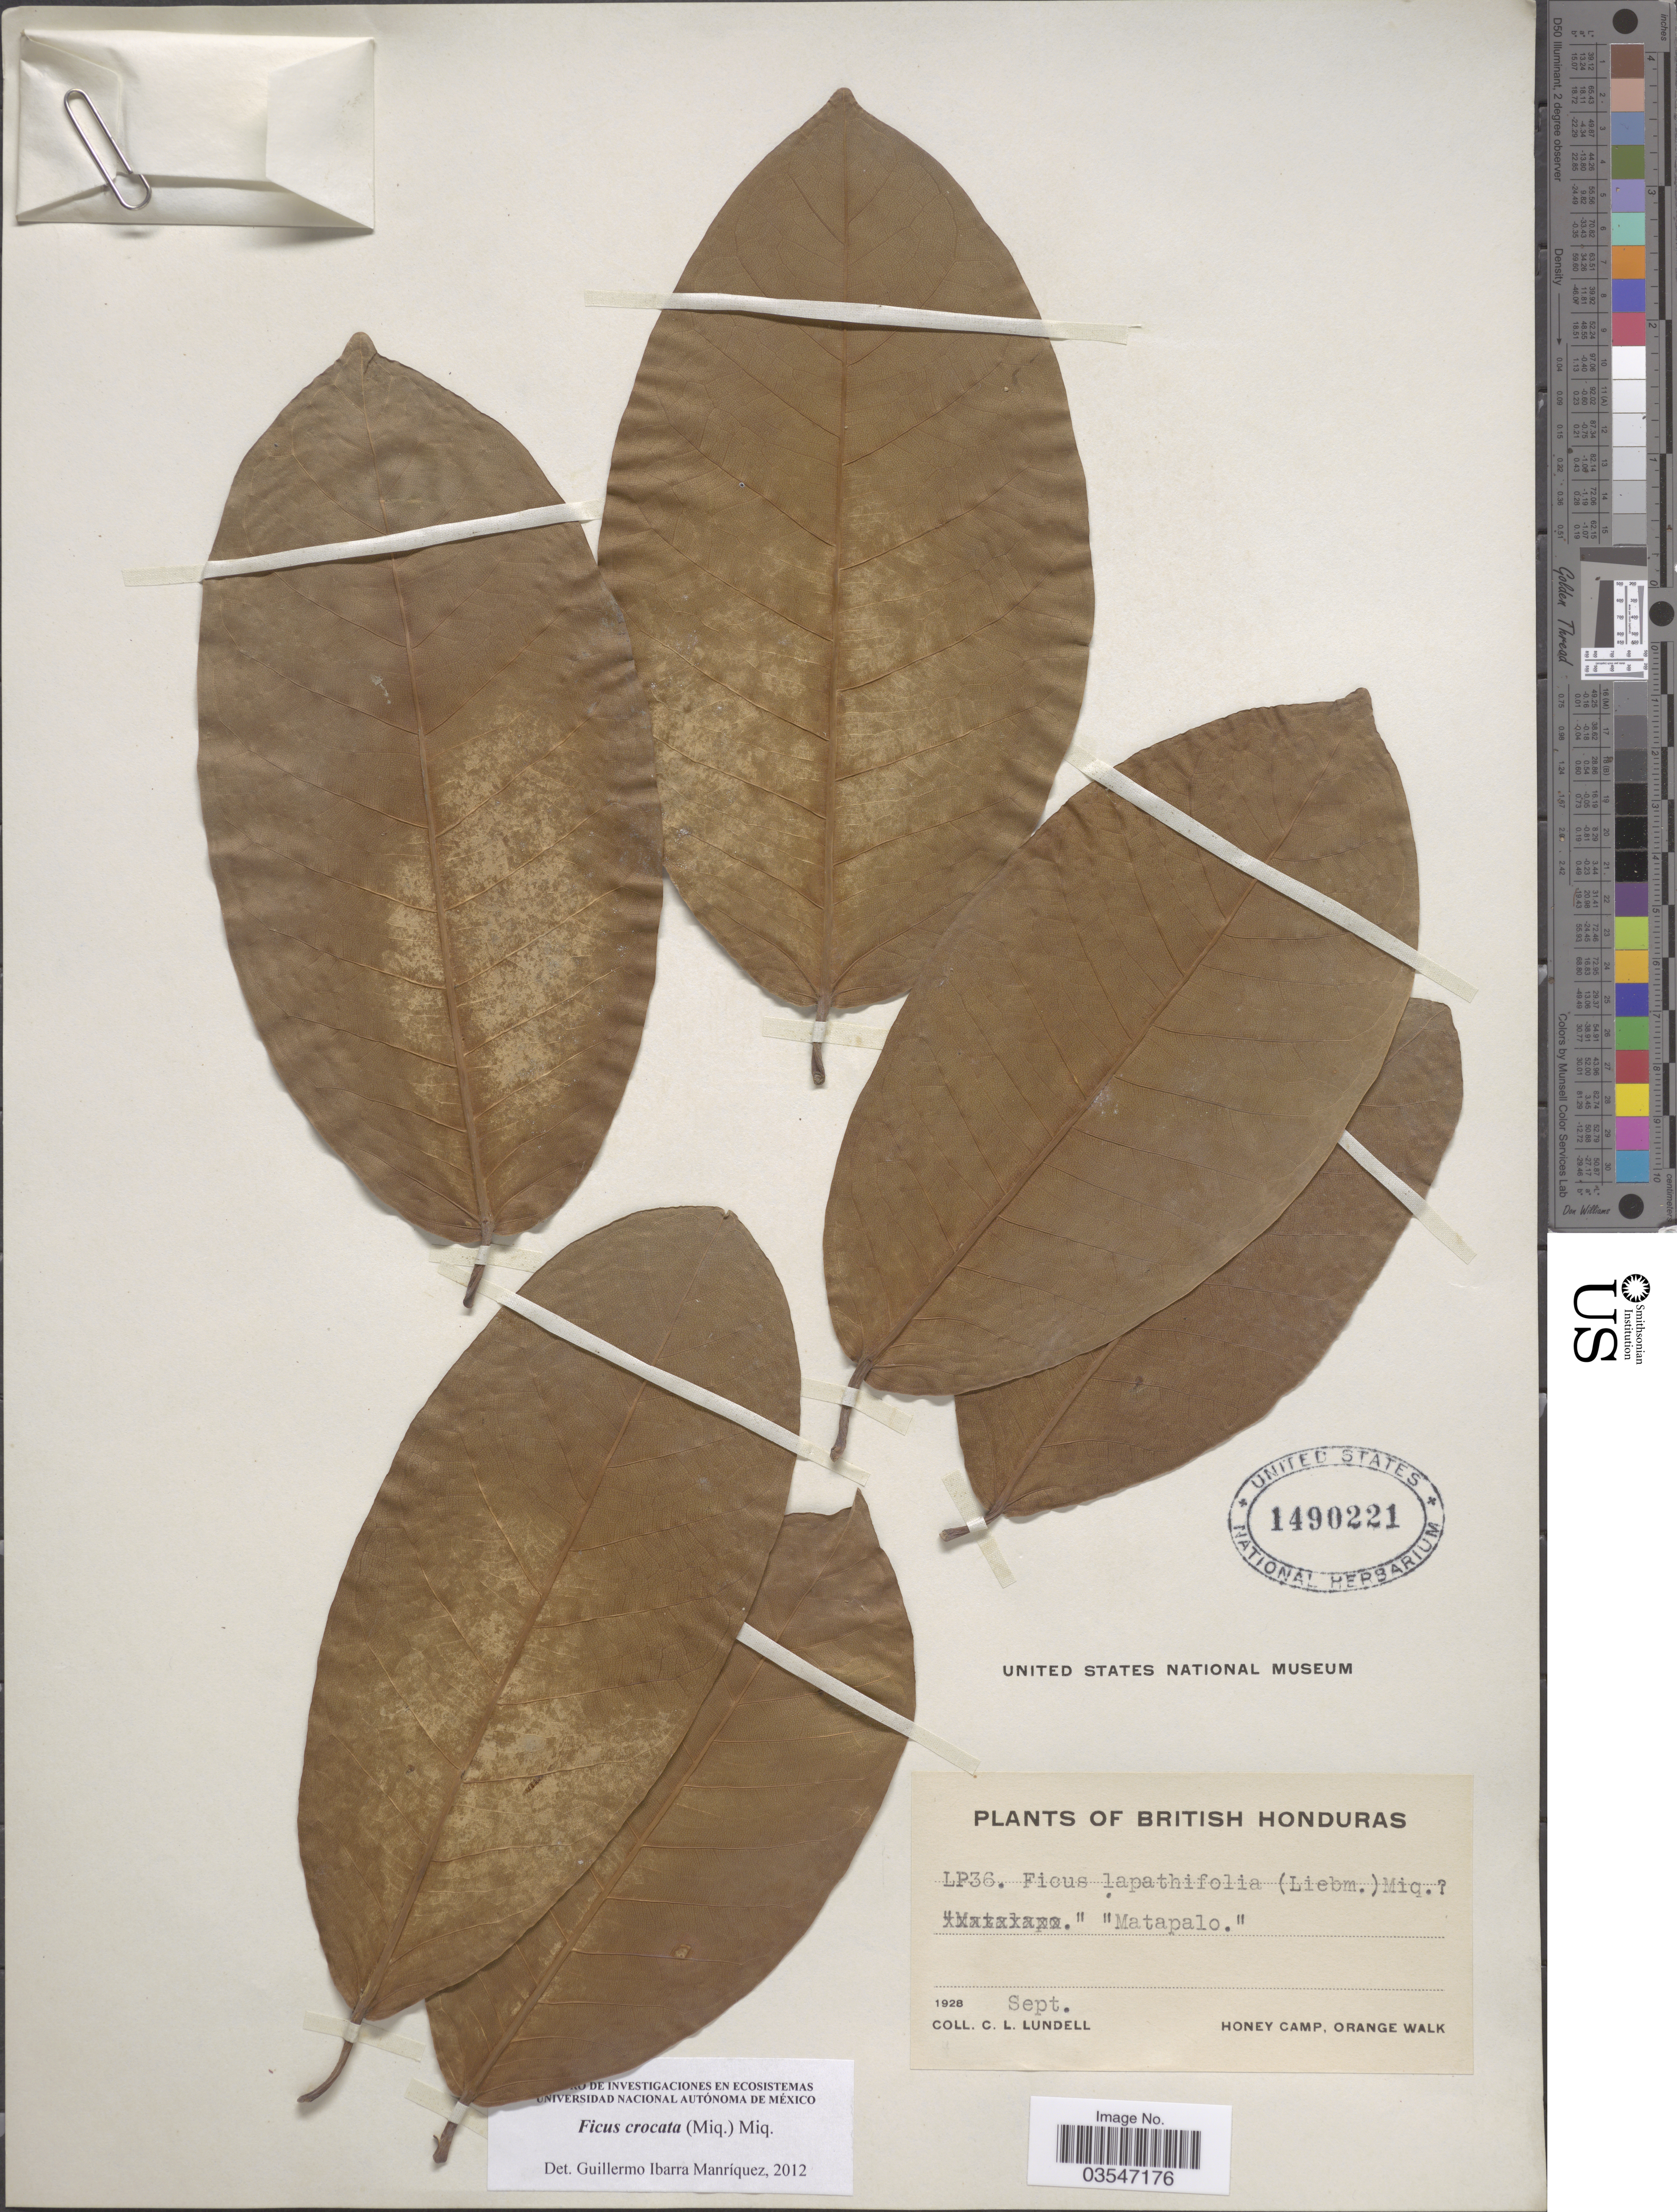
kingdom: Plantae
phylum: Tracheophyta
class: Magnoliopsida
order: Rosales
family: Moraceae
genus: Ficus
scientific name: Ficus crocata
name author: (Miq.) Miq.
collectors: C. L. Lundell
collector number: LP36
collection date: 1928-09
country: Belize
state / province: Orange Walk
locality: British Honduras. Honey Camp, Orange Walk.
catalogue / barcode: US 1490221